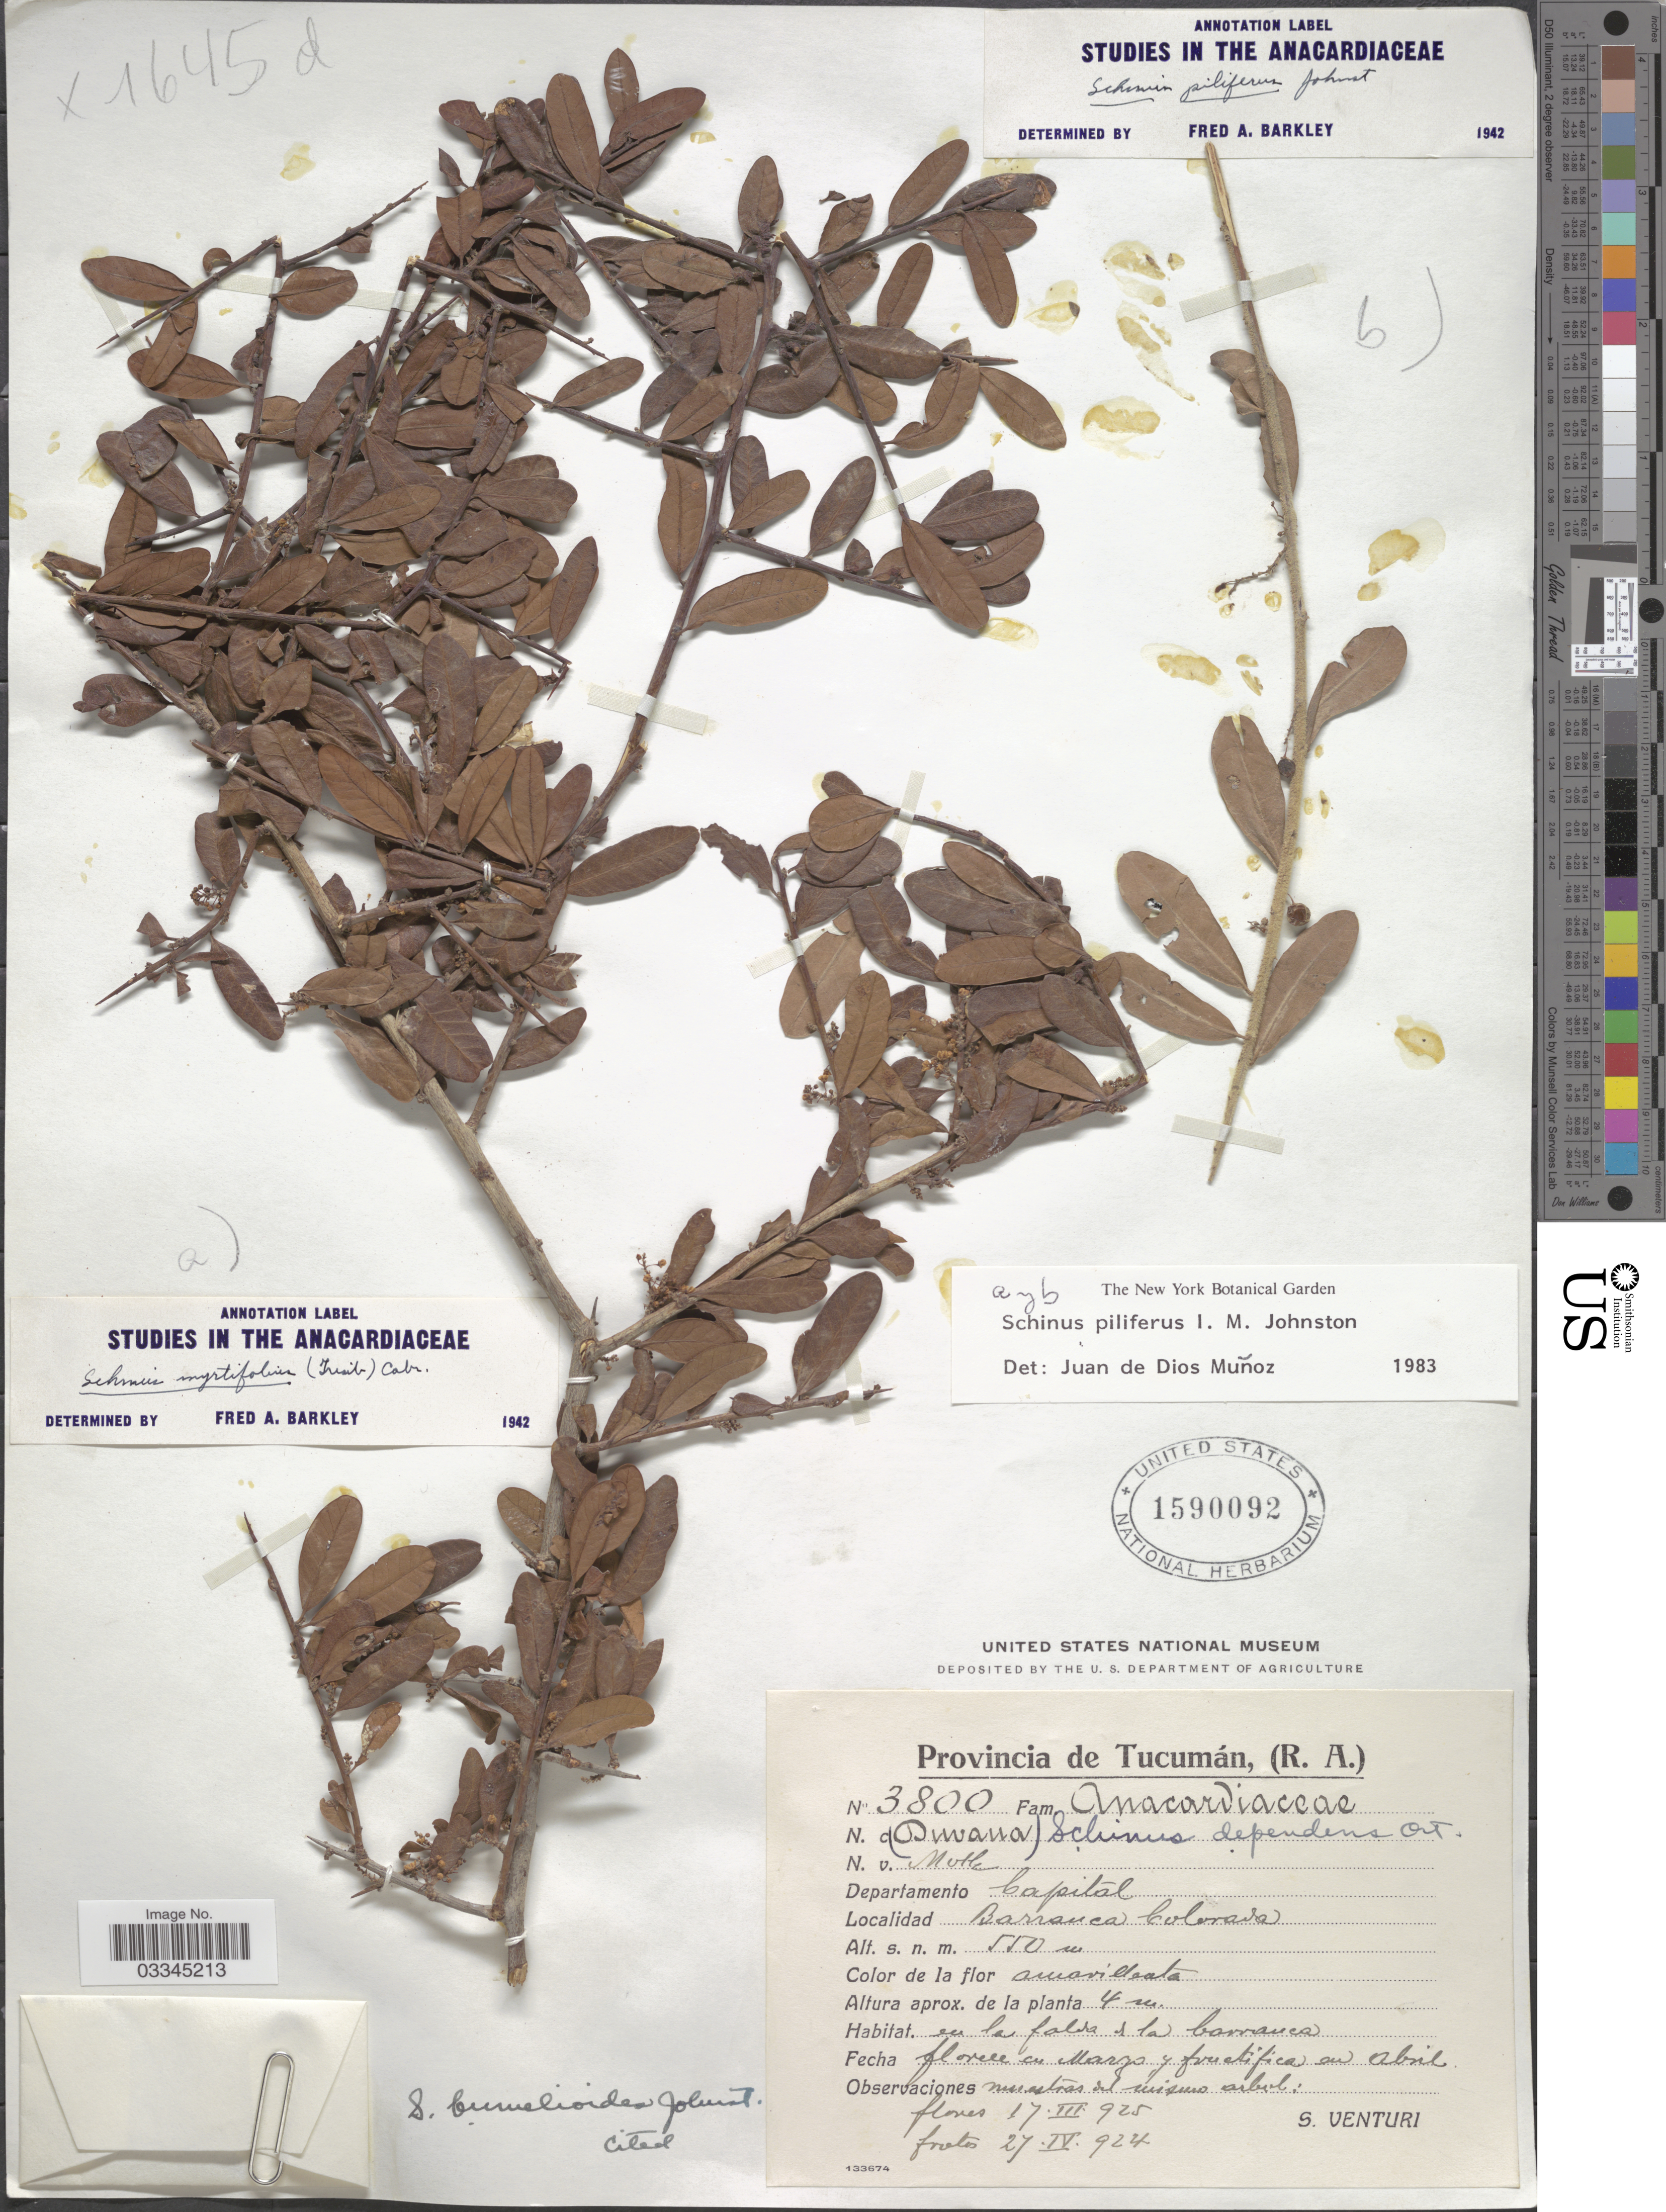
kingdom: Plantae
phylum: Tracheophyta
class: Magnoliopsida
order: Sapindales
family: Anacardiaceae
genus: Schinus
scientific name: Schinus pilifera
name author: I.M. Johnst.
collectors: S. Venturi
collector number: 3800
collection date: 1924-04-27/1925-03-17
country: Argentina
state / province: Tucuman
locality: Departamento Capital, Barranca Colorada.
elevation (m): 550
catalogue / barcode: US 1590092